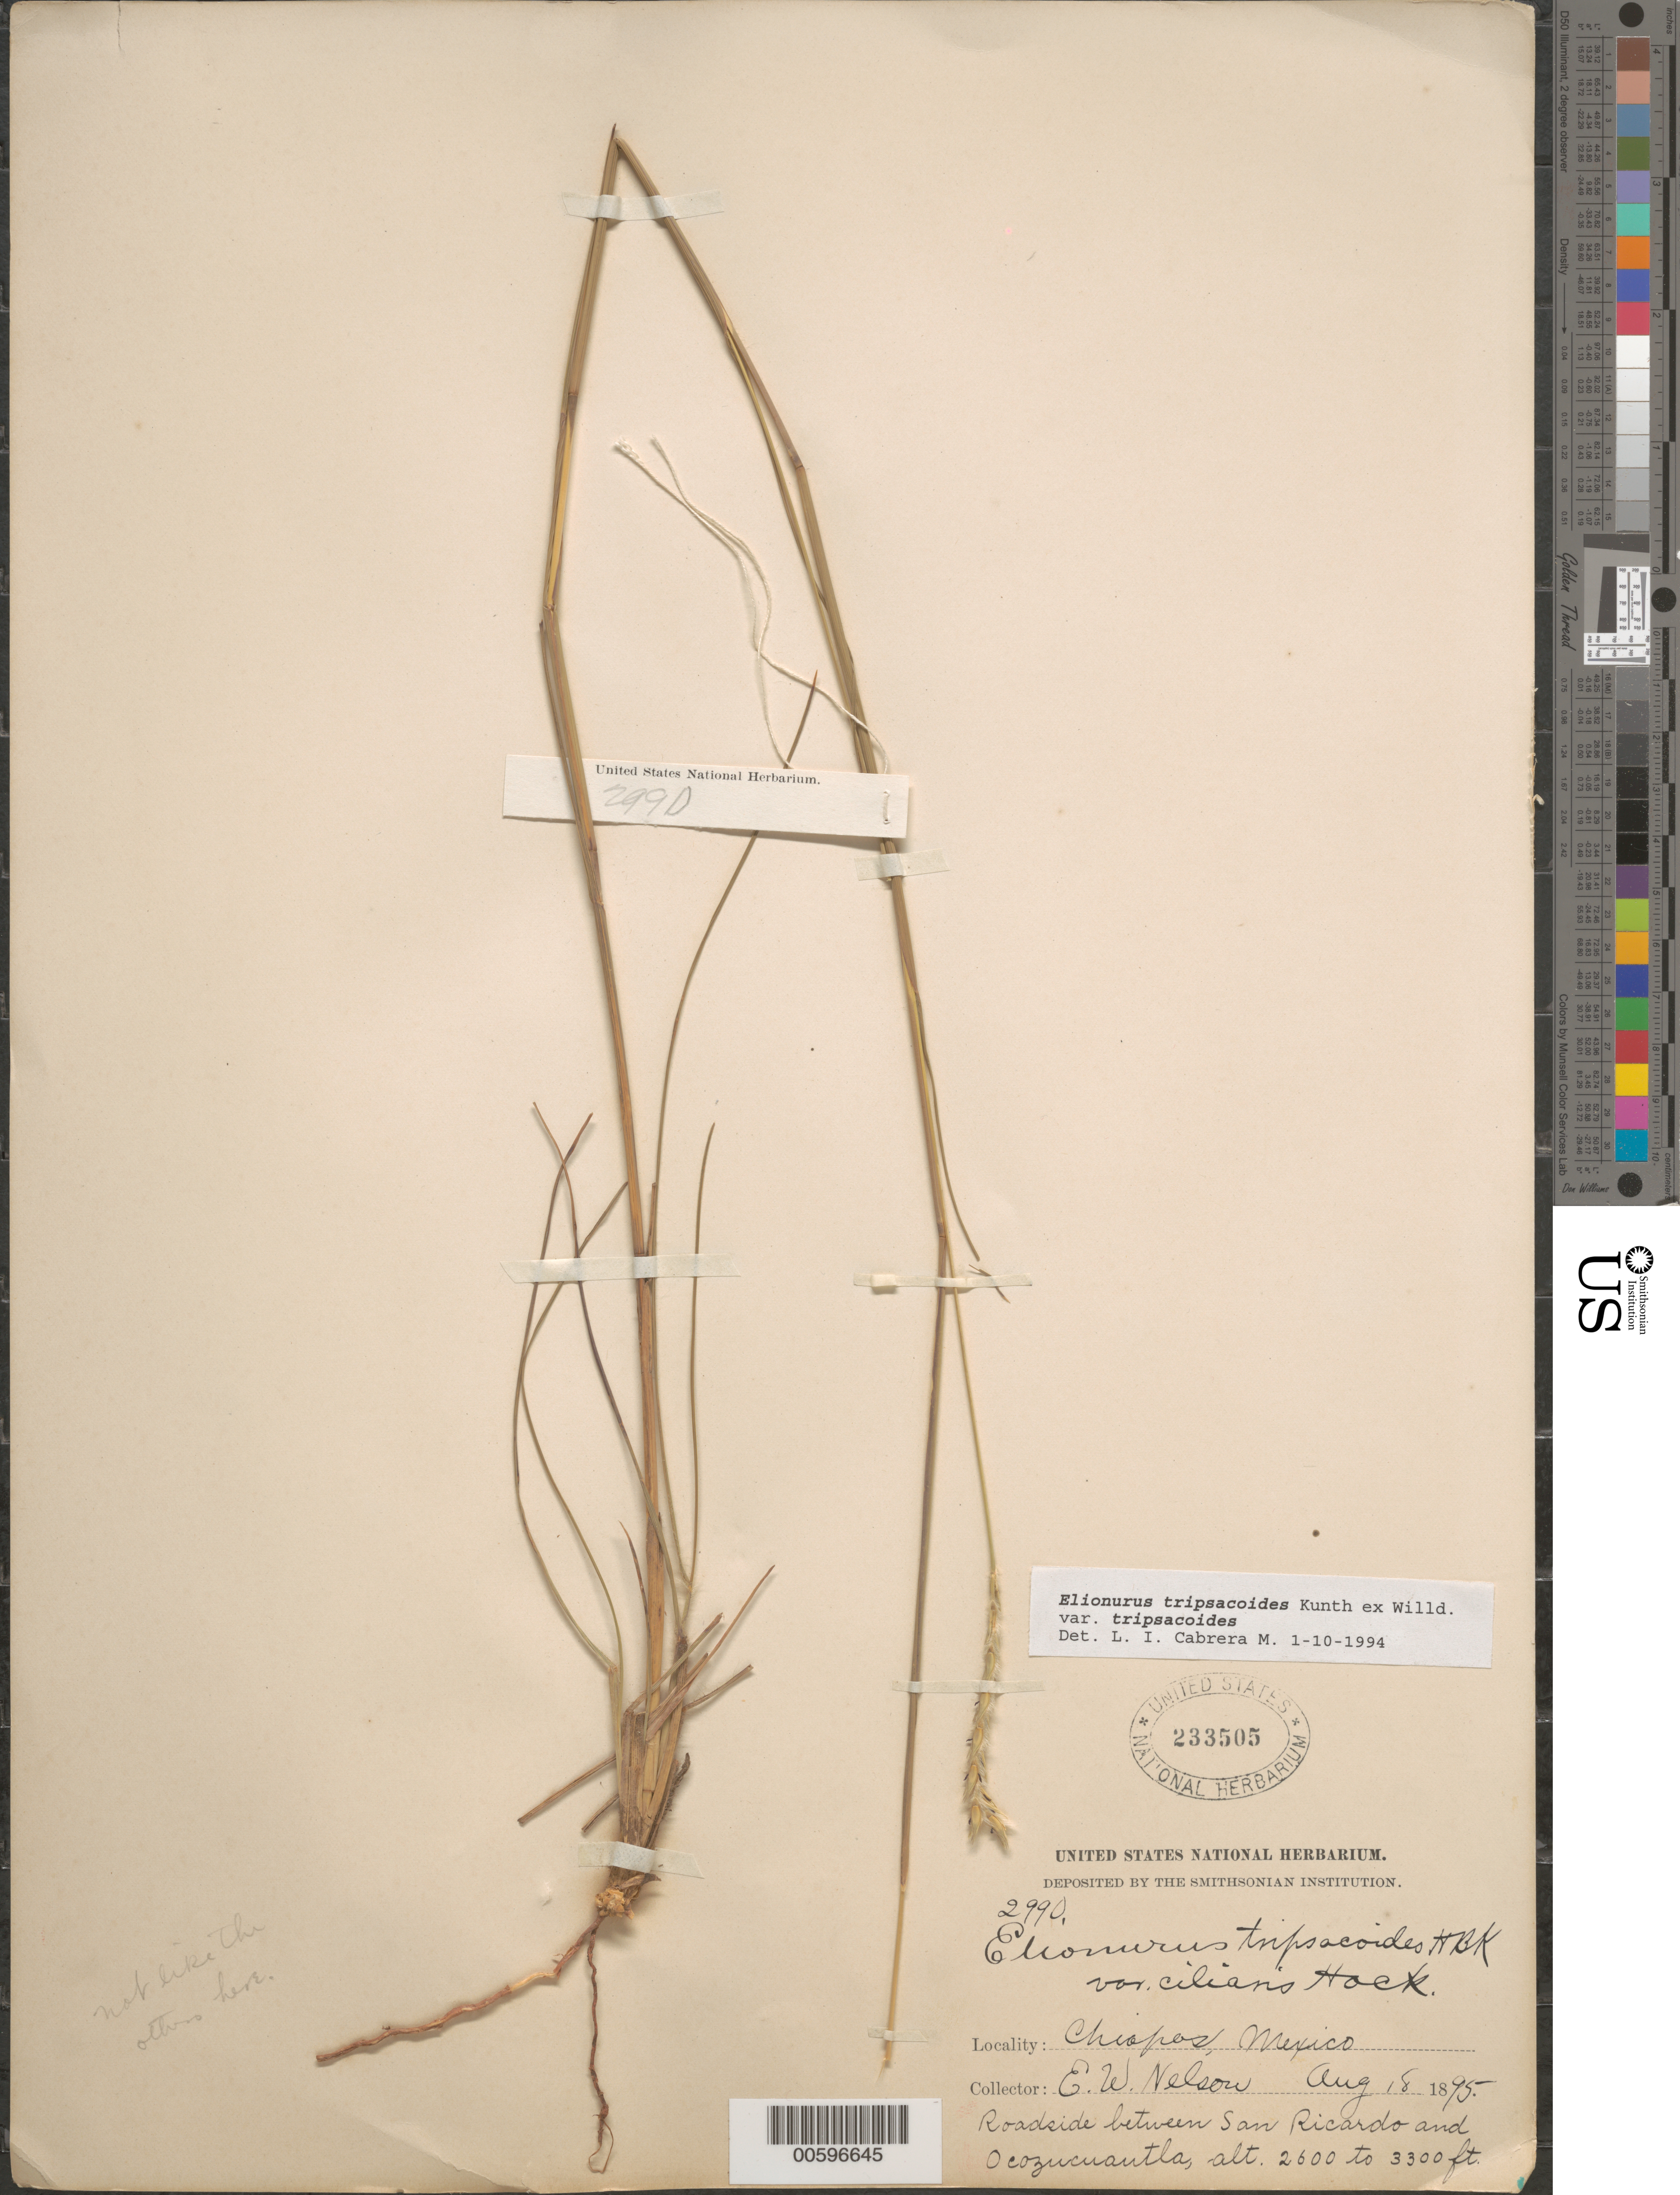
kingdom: Plantae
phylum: Tracheophyta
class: Liliopsida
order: Poales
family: Poaceae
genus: Elionurus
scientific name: Elionurus tripsacoides var. tripsacoides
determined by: Cabrera M., L. I.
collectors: E. W. Nelson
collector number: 2990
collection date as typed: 18 Aug 1895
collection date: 1895-08-18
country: Mexico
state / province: Chiapas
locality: Between San Ricardo and Ocozucuautla.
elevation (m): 792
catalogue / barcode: US 233505